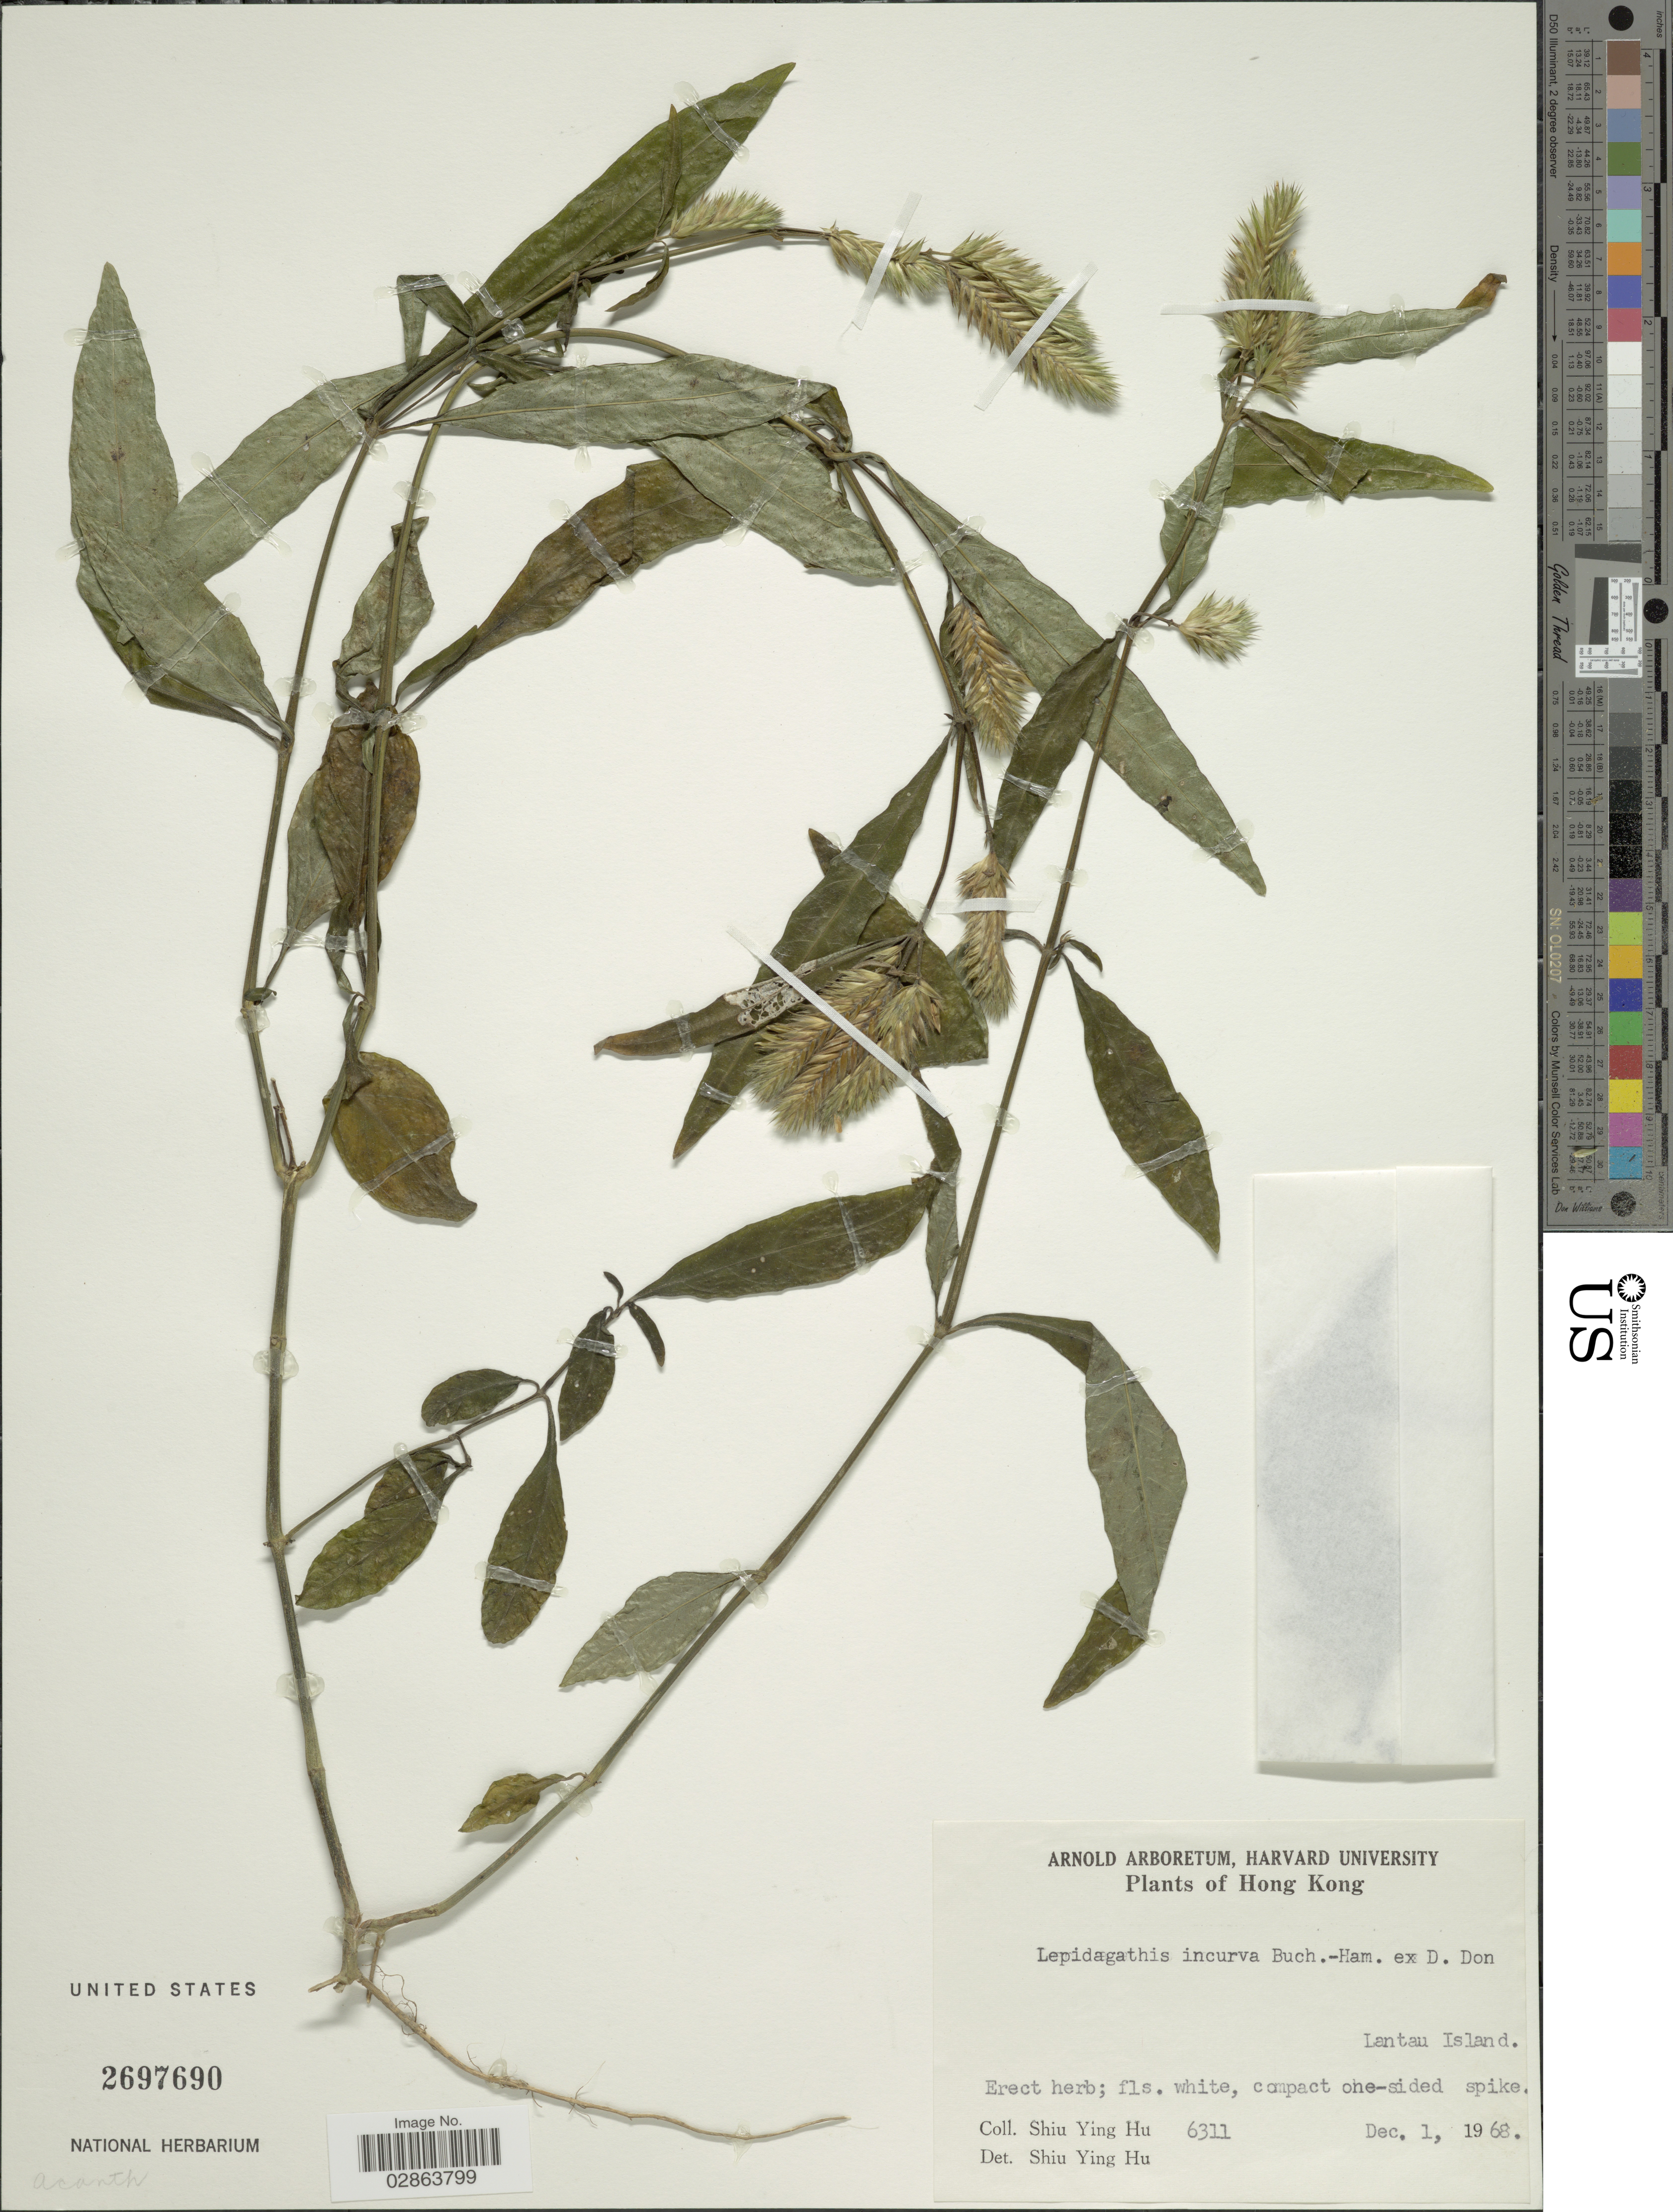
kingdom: Plantae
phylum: Tracheophyta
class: Magnoliopsida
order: Lamiales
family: Acanthaceae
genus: Lepidagathis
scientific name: Lepidagathis incurva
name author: Buch.-Ham. ex D. Don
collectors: S. Y. Hu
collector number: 6311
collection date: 1968-12-01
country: China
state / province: Hong Kong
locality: Lantau Island.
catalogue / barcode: US 2697690